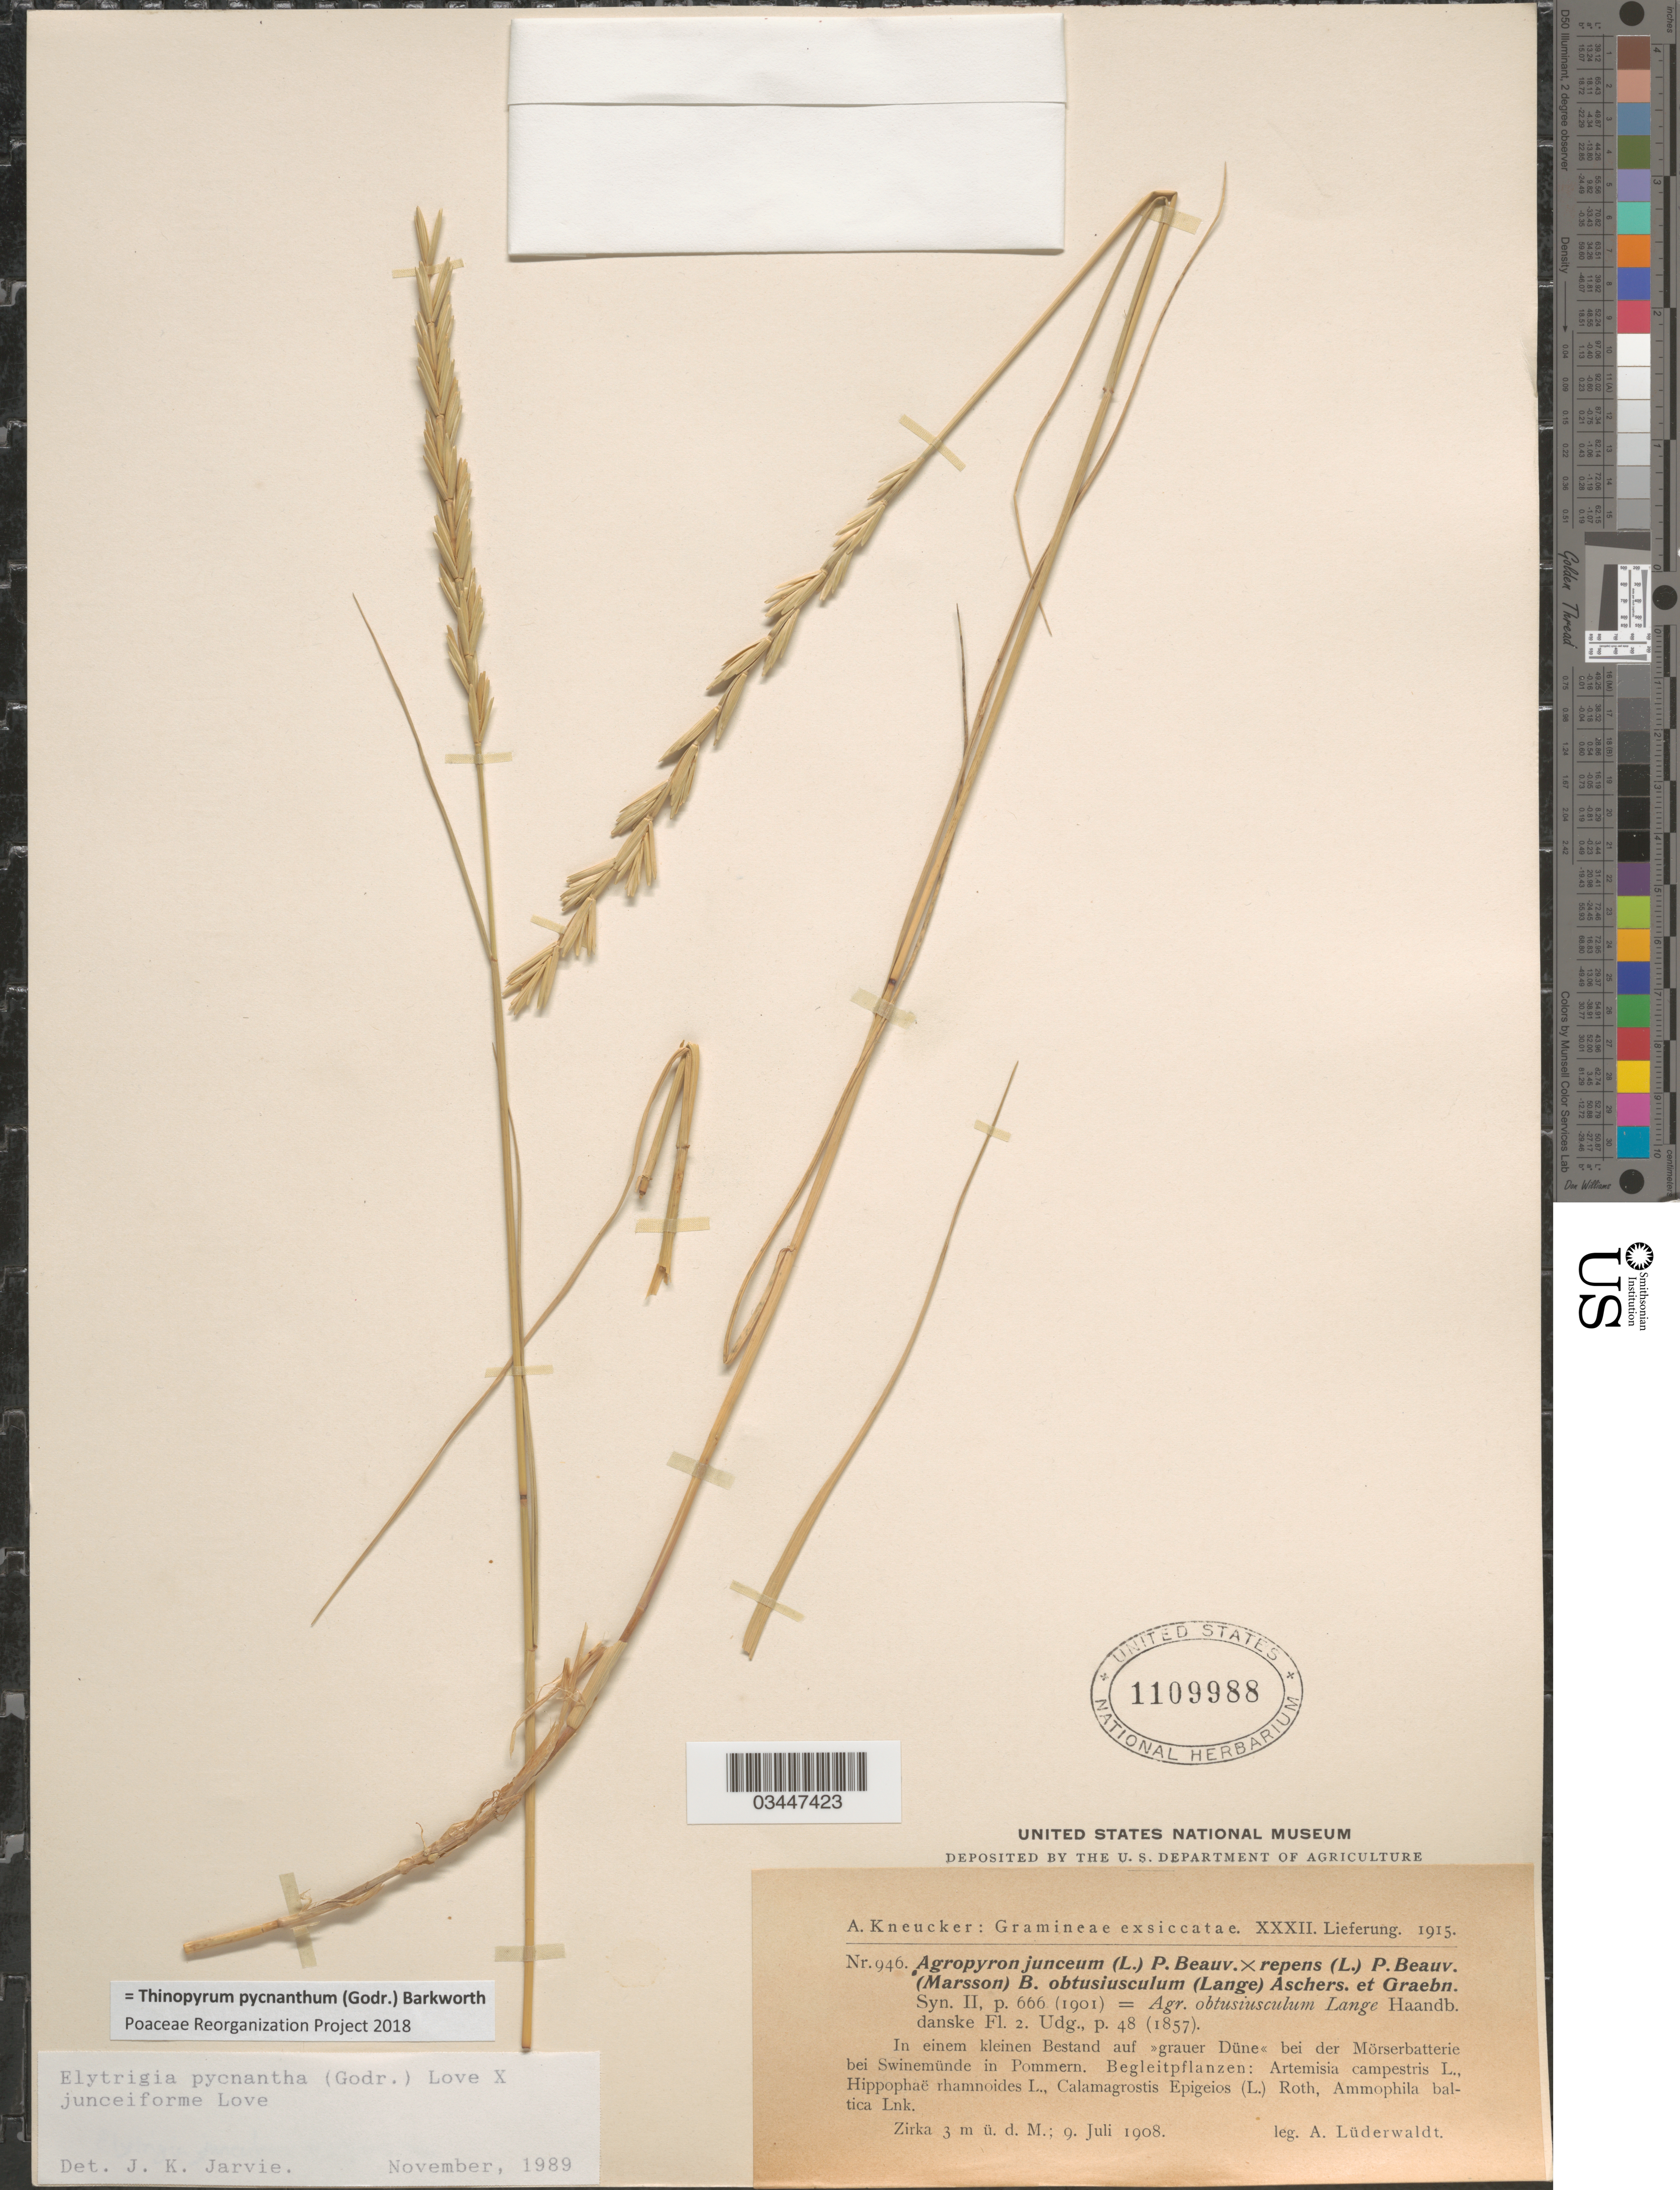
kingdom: Plantae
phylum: Tracheophyta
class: Liliopsida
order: Poales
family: Poaceae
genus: Thinopyrum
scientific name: Thinopyrum pycnanthum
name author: (Godr.) Barkworth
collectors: A. Lüderwaldt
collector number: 946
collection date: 1908-07-09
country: Poland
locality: In einem kleinen Bestand auf »grauer Düne« bei der Mörserbatterie bei Swinemünde in Pommern.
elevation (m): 3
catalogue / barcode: US 1109988